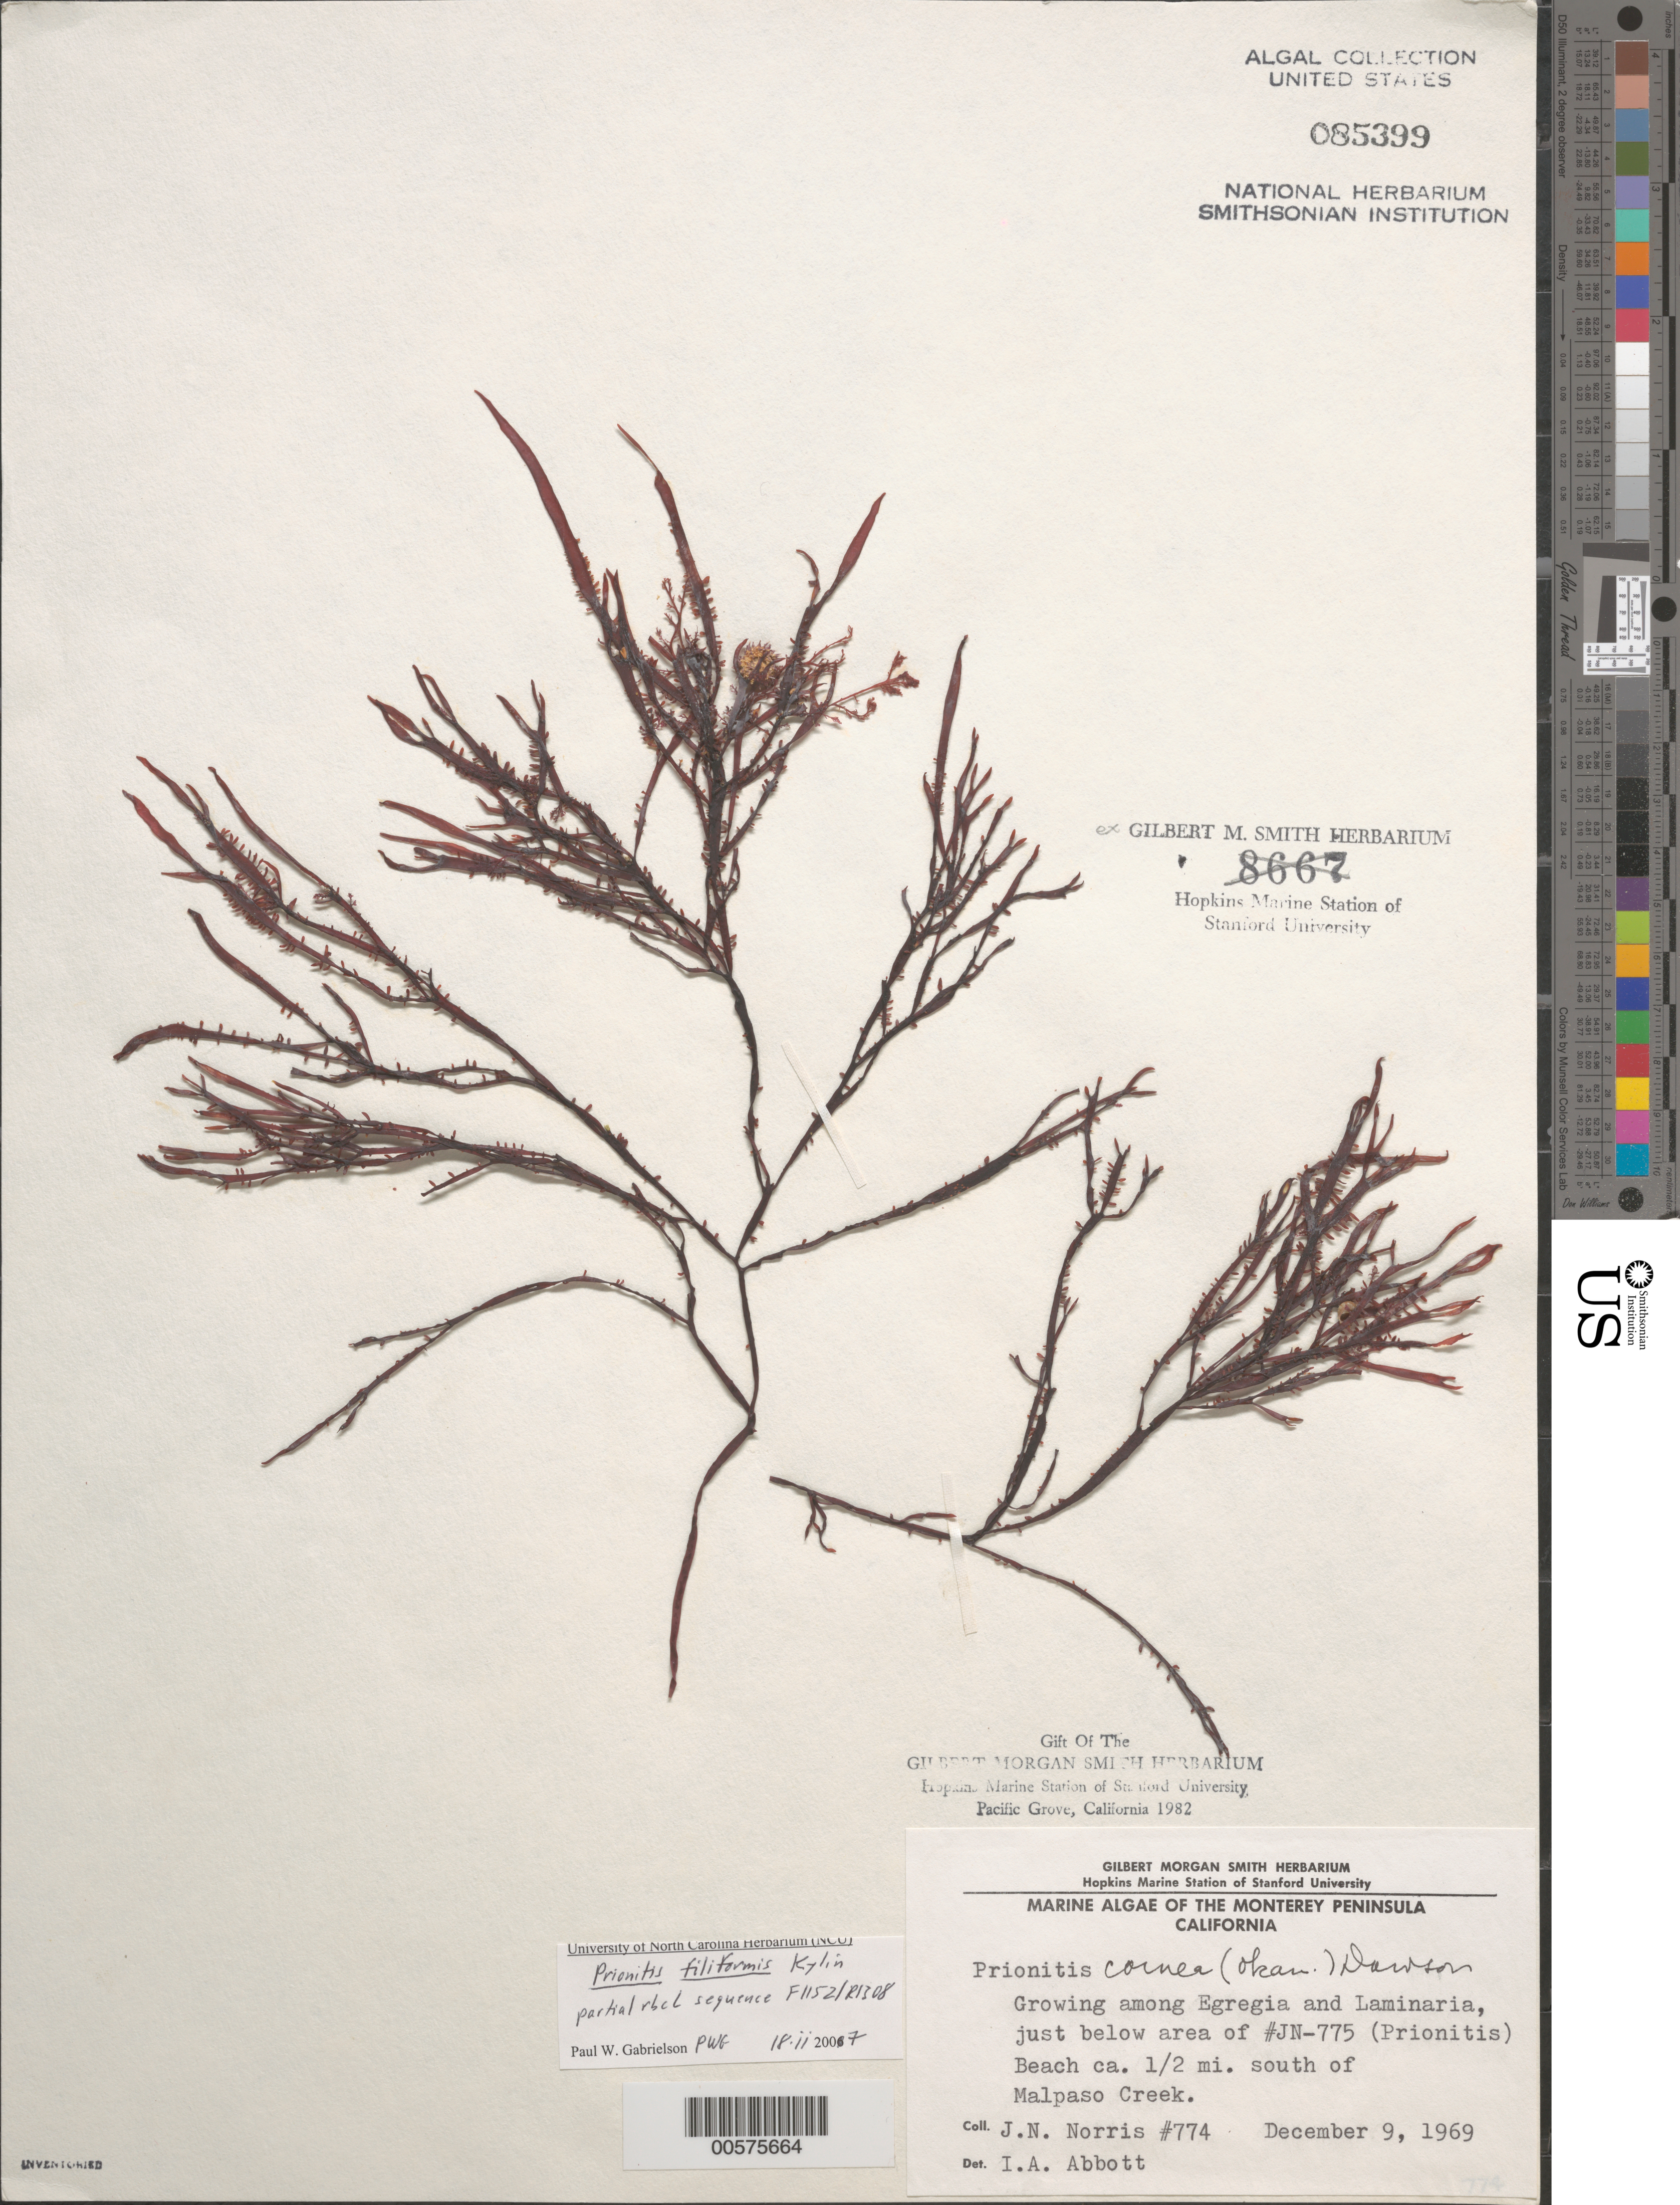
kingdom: Plantae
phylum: Rhodophyta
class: Florideophyceae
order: Halymeniales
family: Halymeniaceae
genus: Prionitis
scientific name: Prionitis filiformis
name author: Kylin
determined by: Gabrielson, P. W.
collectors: J. N. Norris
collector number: JN-774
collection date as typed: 09 Dec 1969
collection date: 1969-12-09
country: United States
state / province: California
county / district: Monterey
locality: Beach ca. 0.5 mile south of Malpaso Creek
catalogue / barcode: US 85399